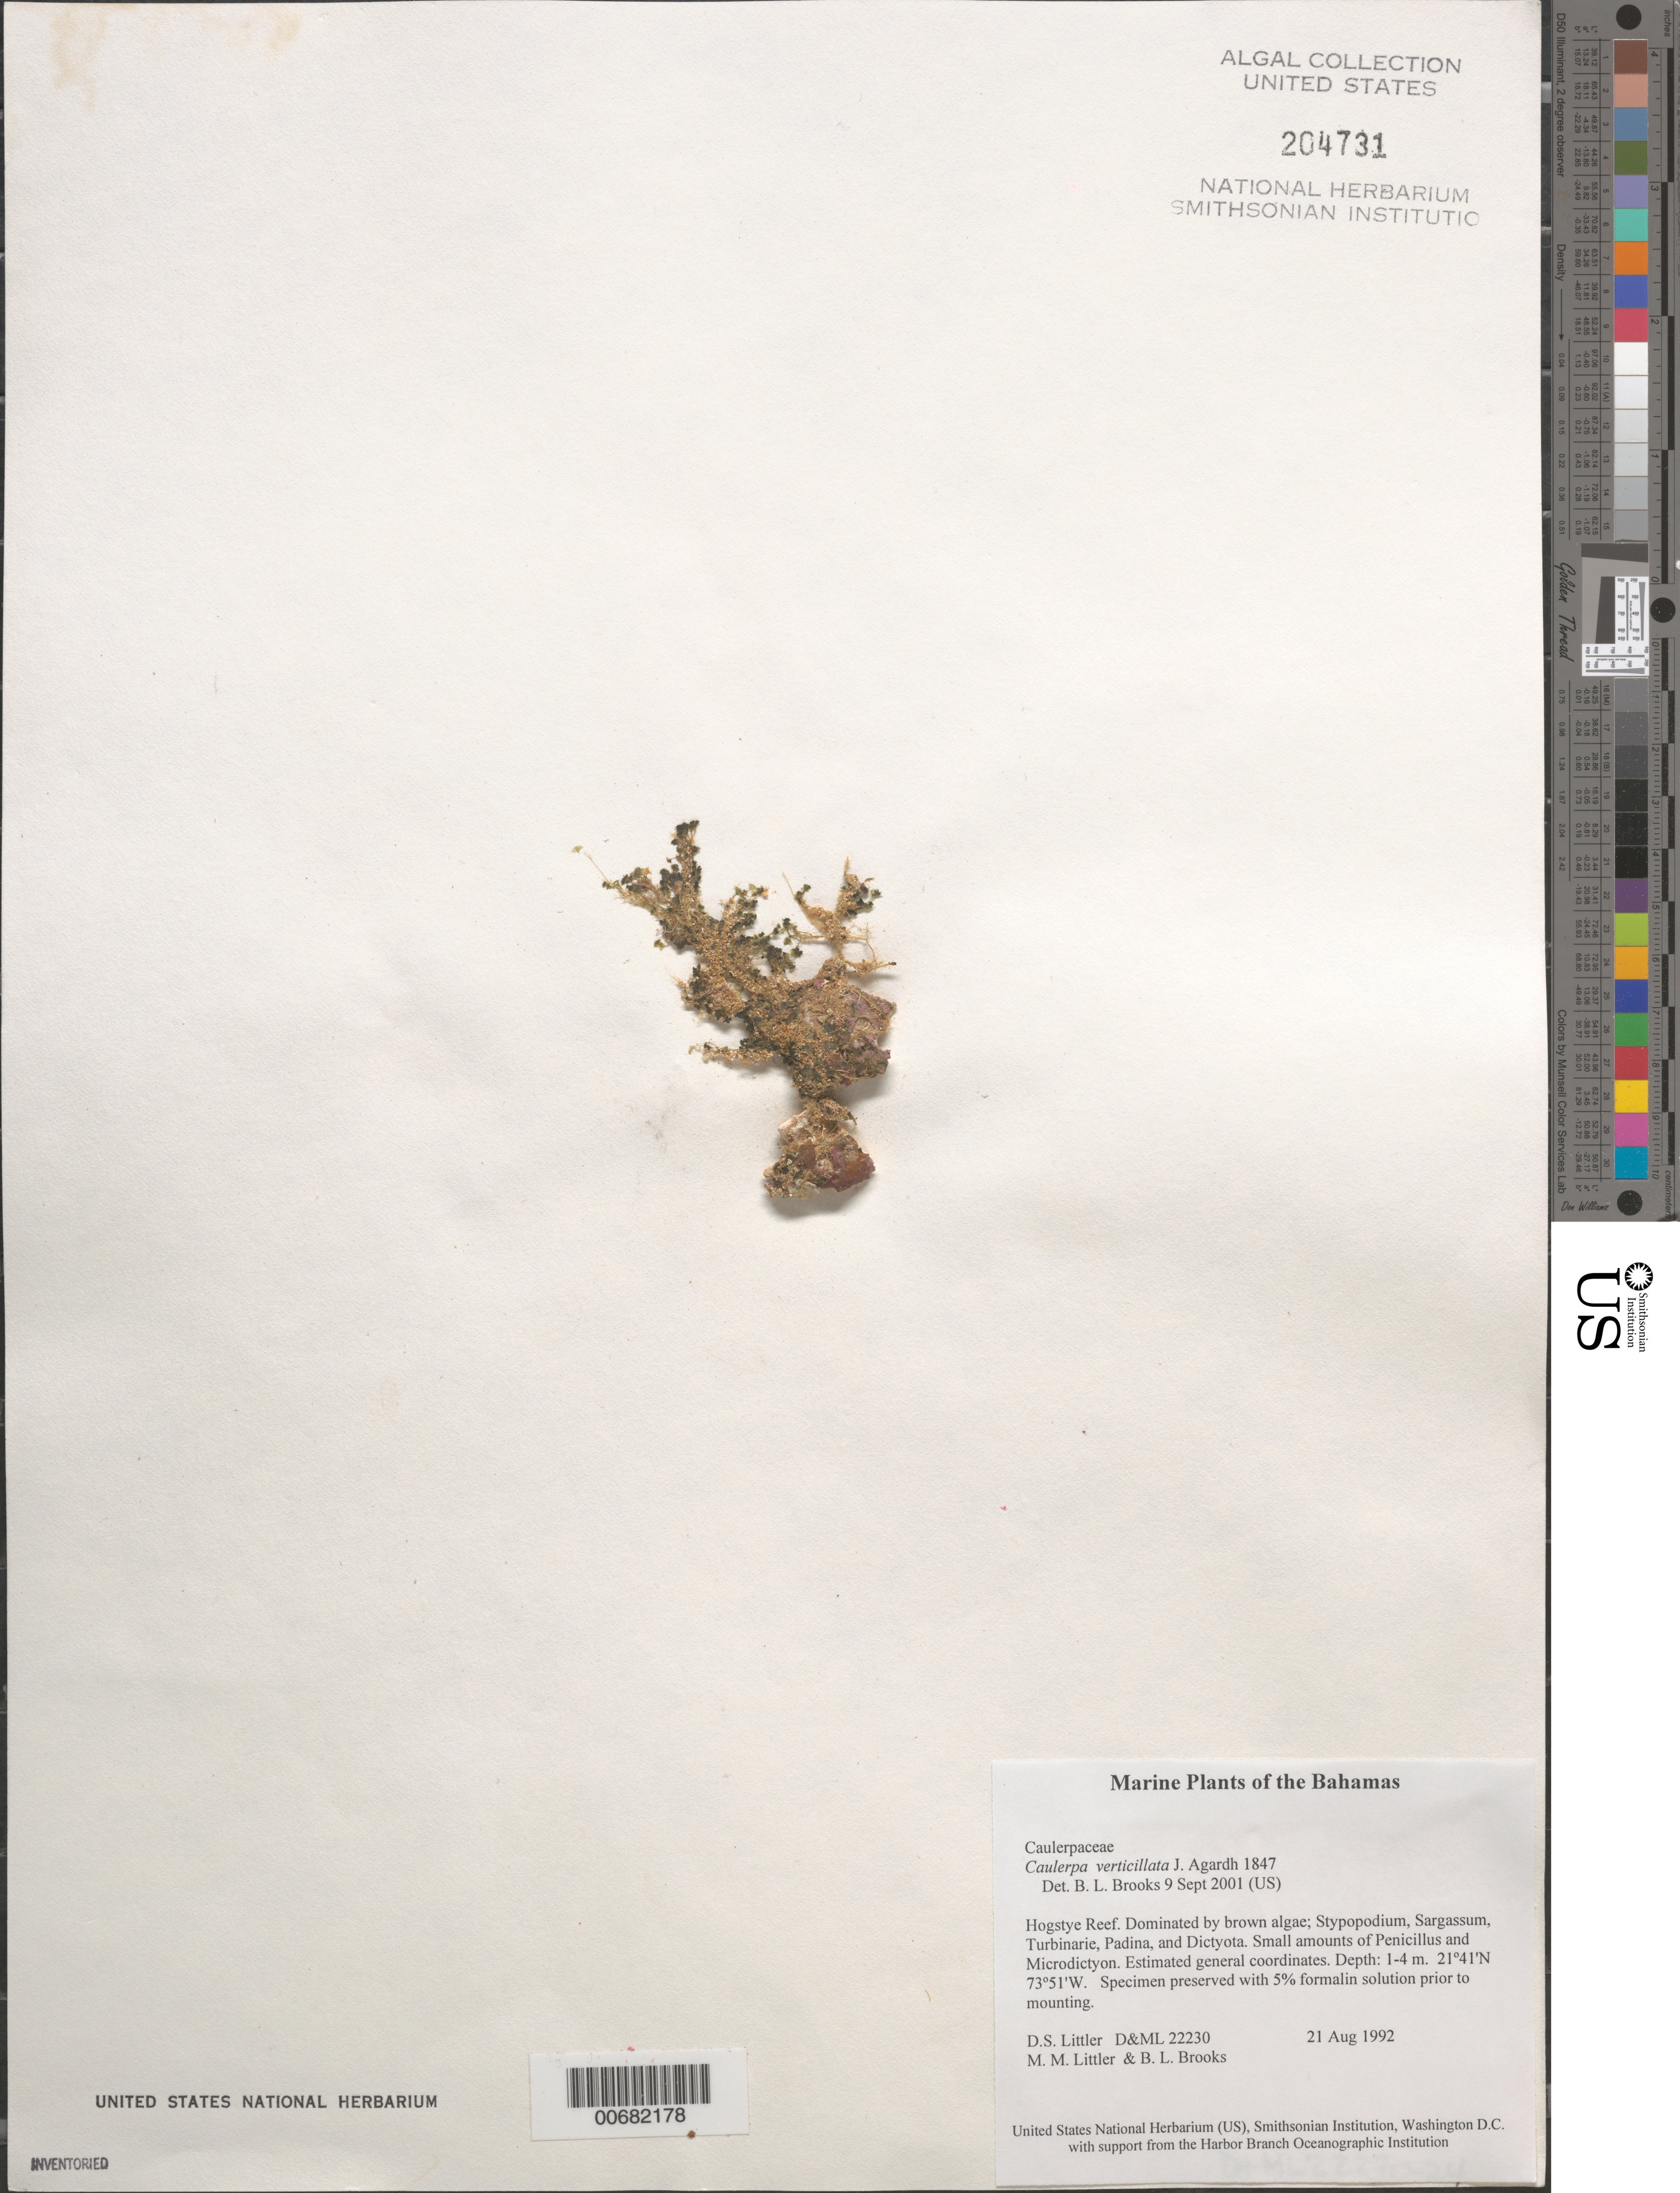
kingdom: Plantae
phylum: Chlorophyta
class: Ulvophyceae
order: Bryopsidales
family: Caulerpaceae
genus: Caulerpa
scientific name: Caulerpa verticillata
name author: J. Agardh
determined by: Brooks, B. L., (BOT), Smithsonian Institution - National Museum of Natural History (UNITED STATES)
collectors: D. S. Littler, M. M. Littler & B. Brooks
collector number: D&ML 22230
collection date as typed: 21 Aug 1992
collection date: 1992-08-21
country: Bahamas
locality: Hogsty Reef (Hogstye Reef)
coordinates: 21 41' N, 73 51' W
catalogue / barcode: US 204731